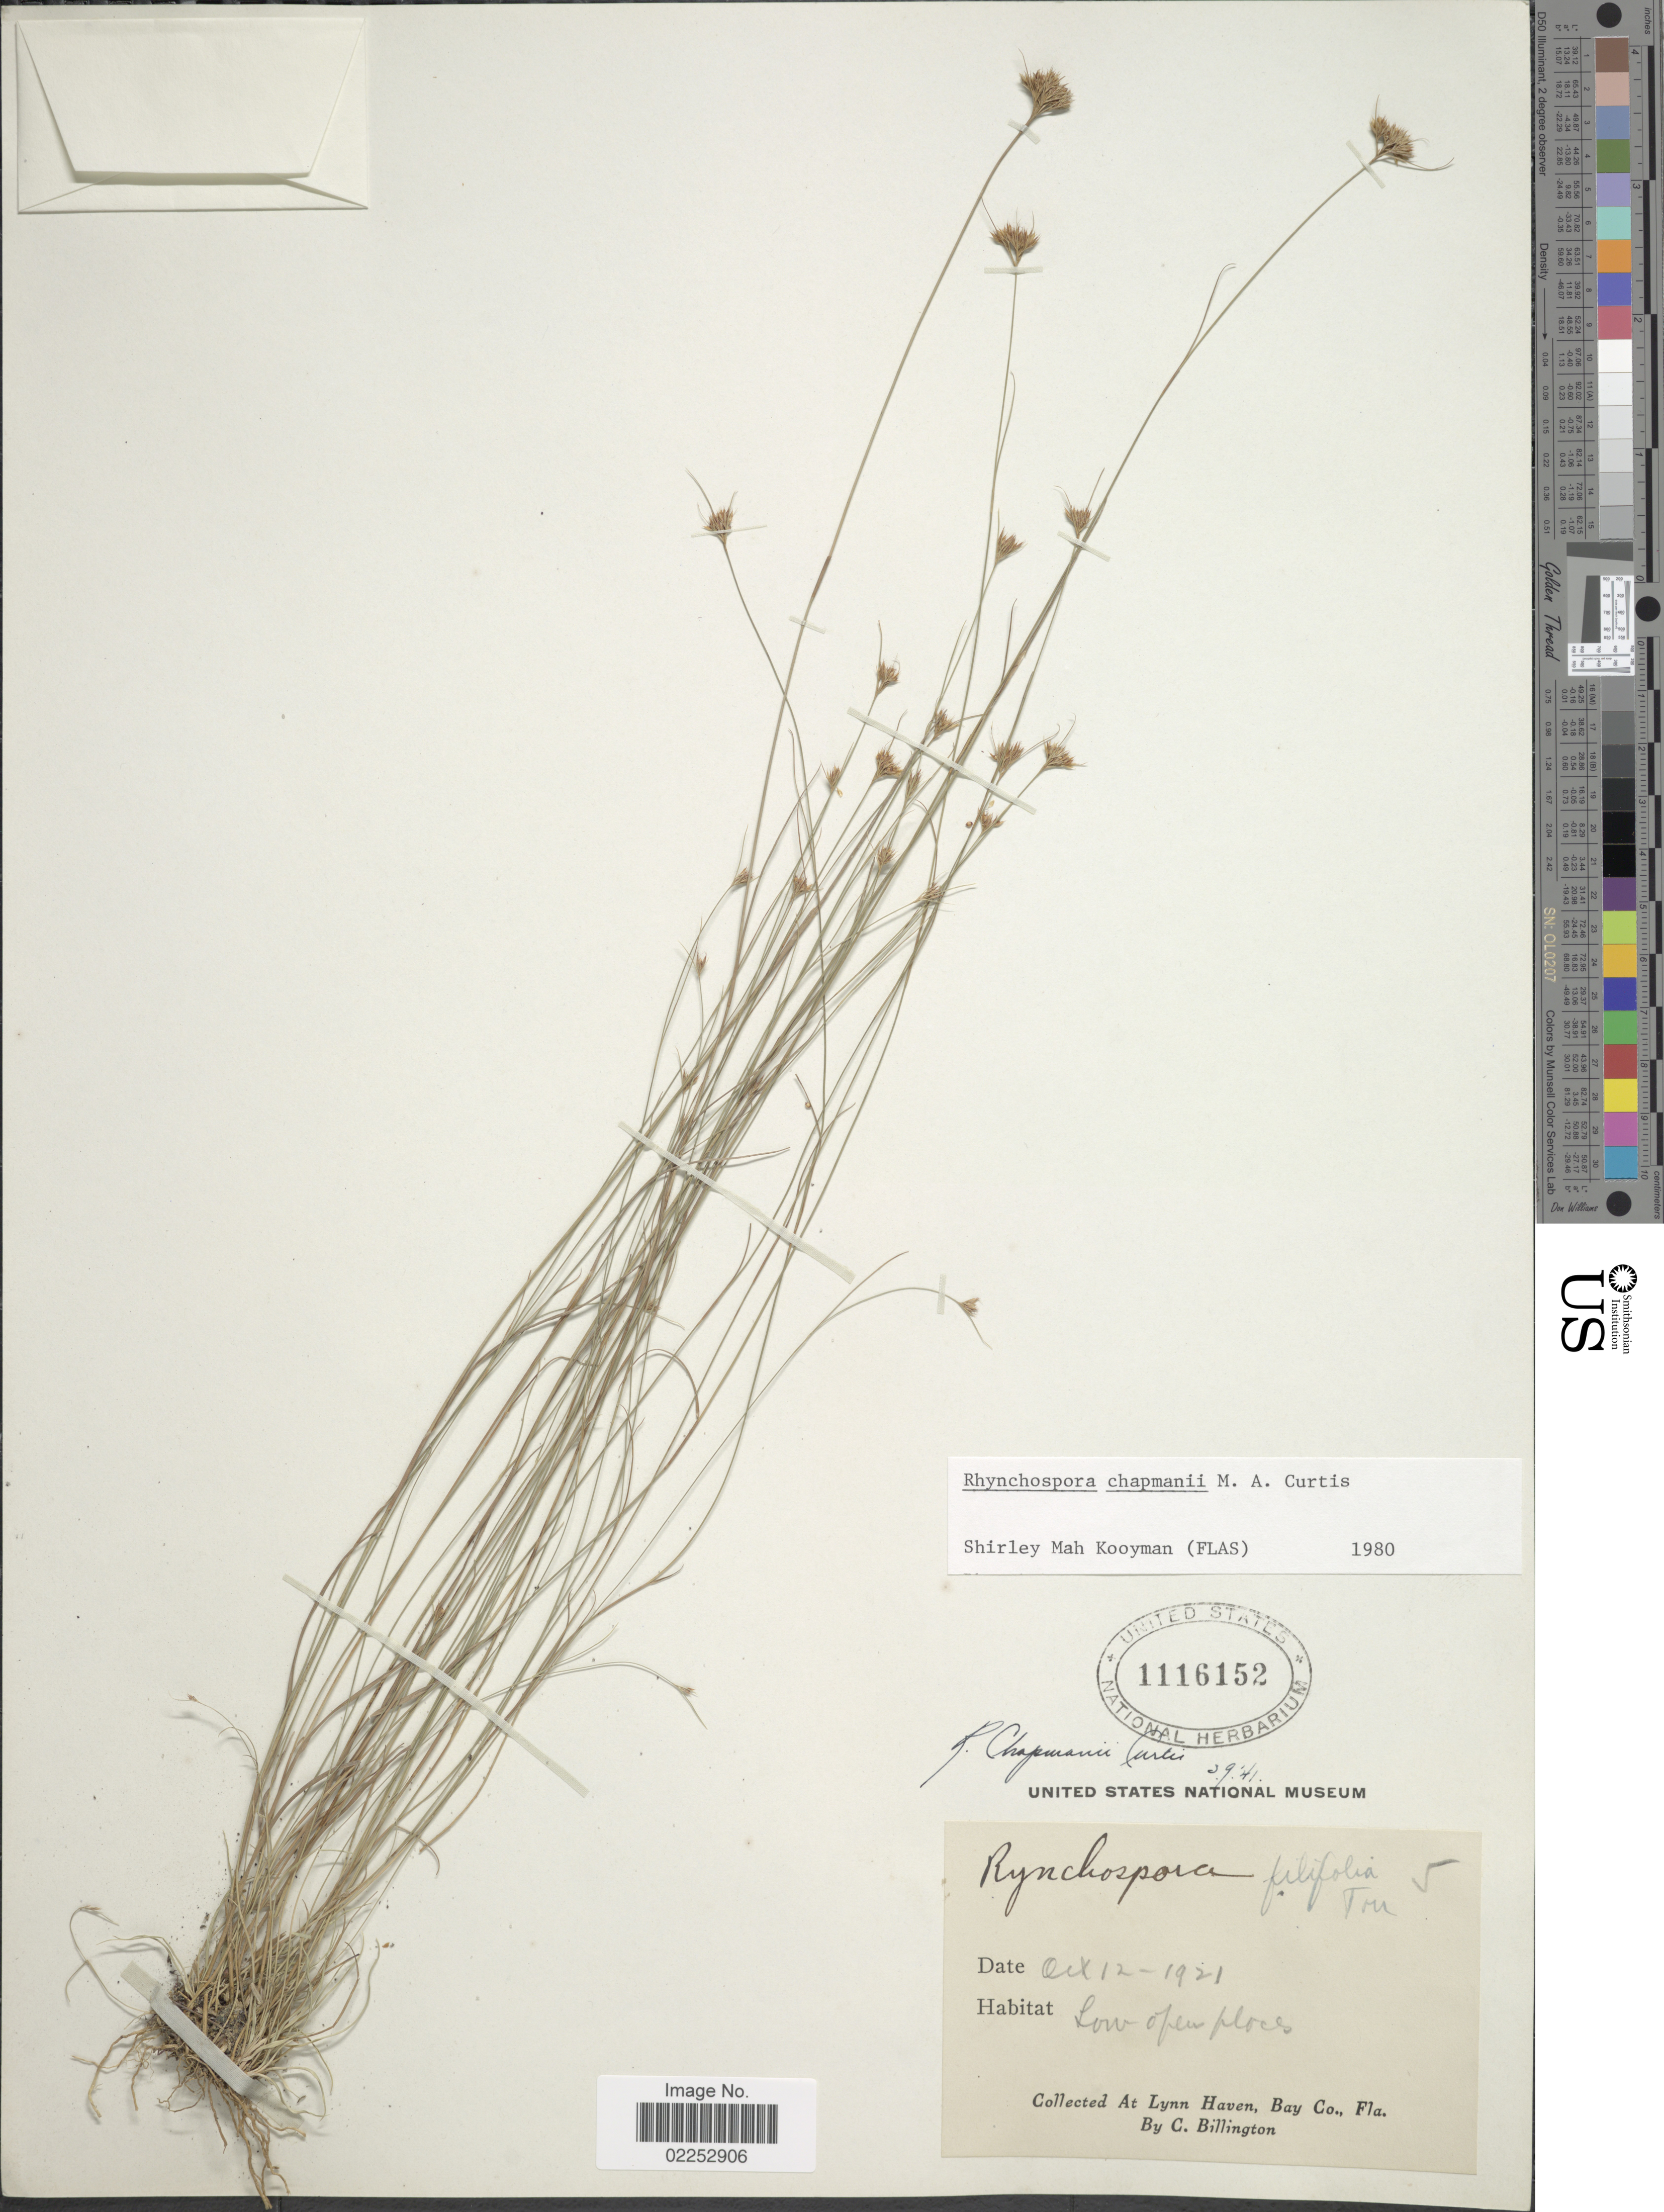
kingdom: Plantae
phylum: Tracheophyta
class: Liliopsida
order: Poales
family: Cyperaceae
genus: Rhynchospora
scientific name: Rhynchospora chapmanii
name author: M.A. Curtis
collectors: C. Billington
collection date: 1921-10-12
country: United States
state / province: Florida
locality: Lynn Haven, Bay Co.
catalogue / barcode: US 1116152